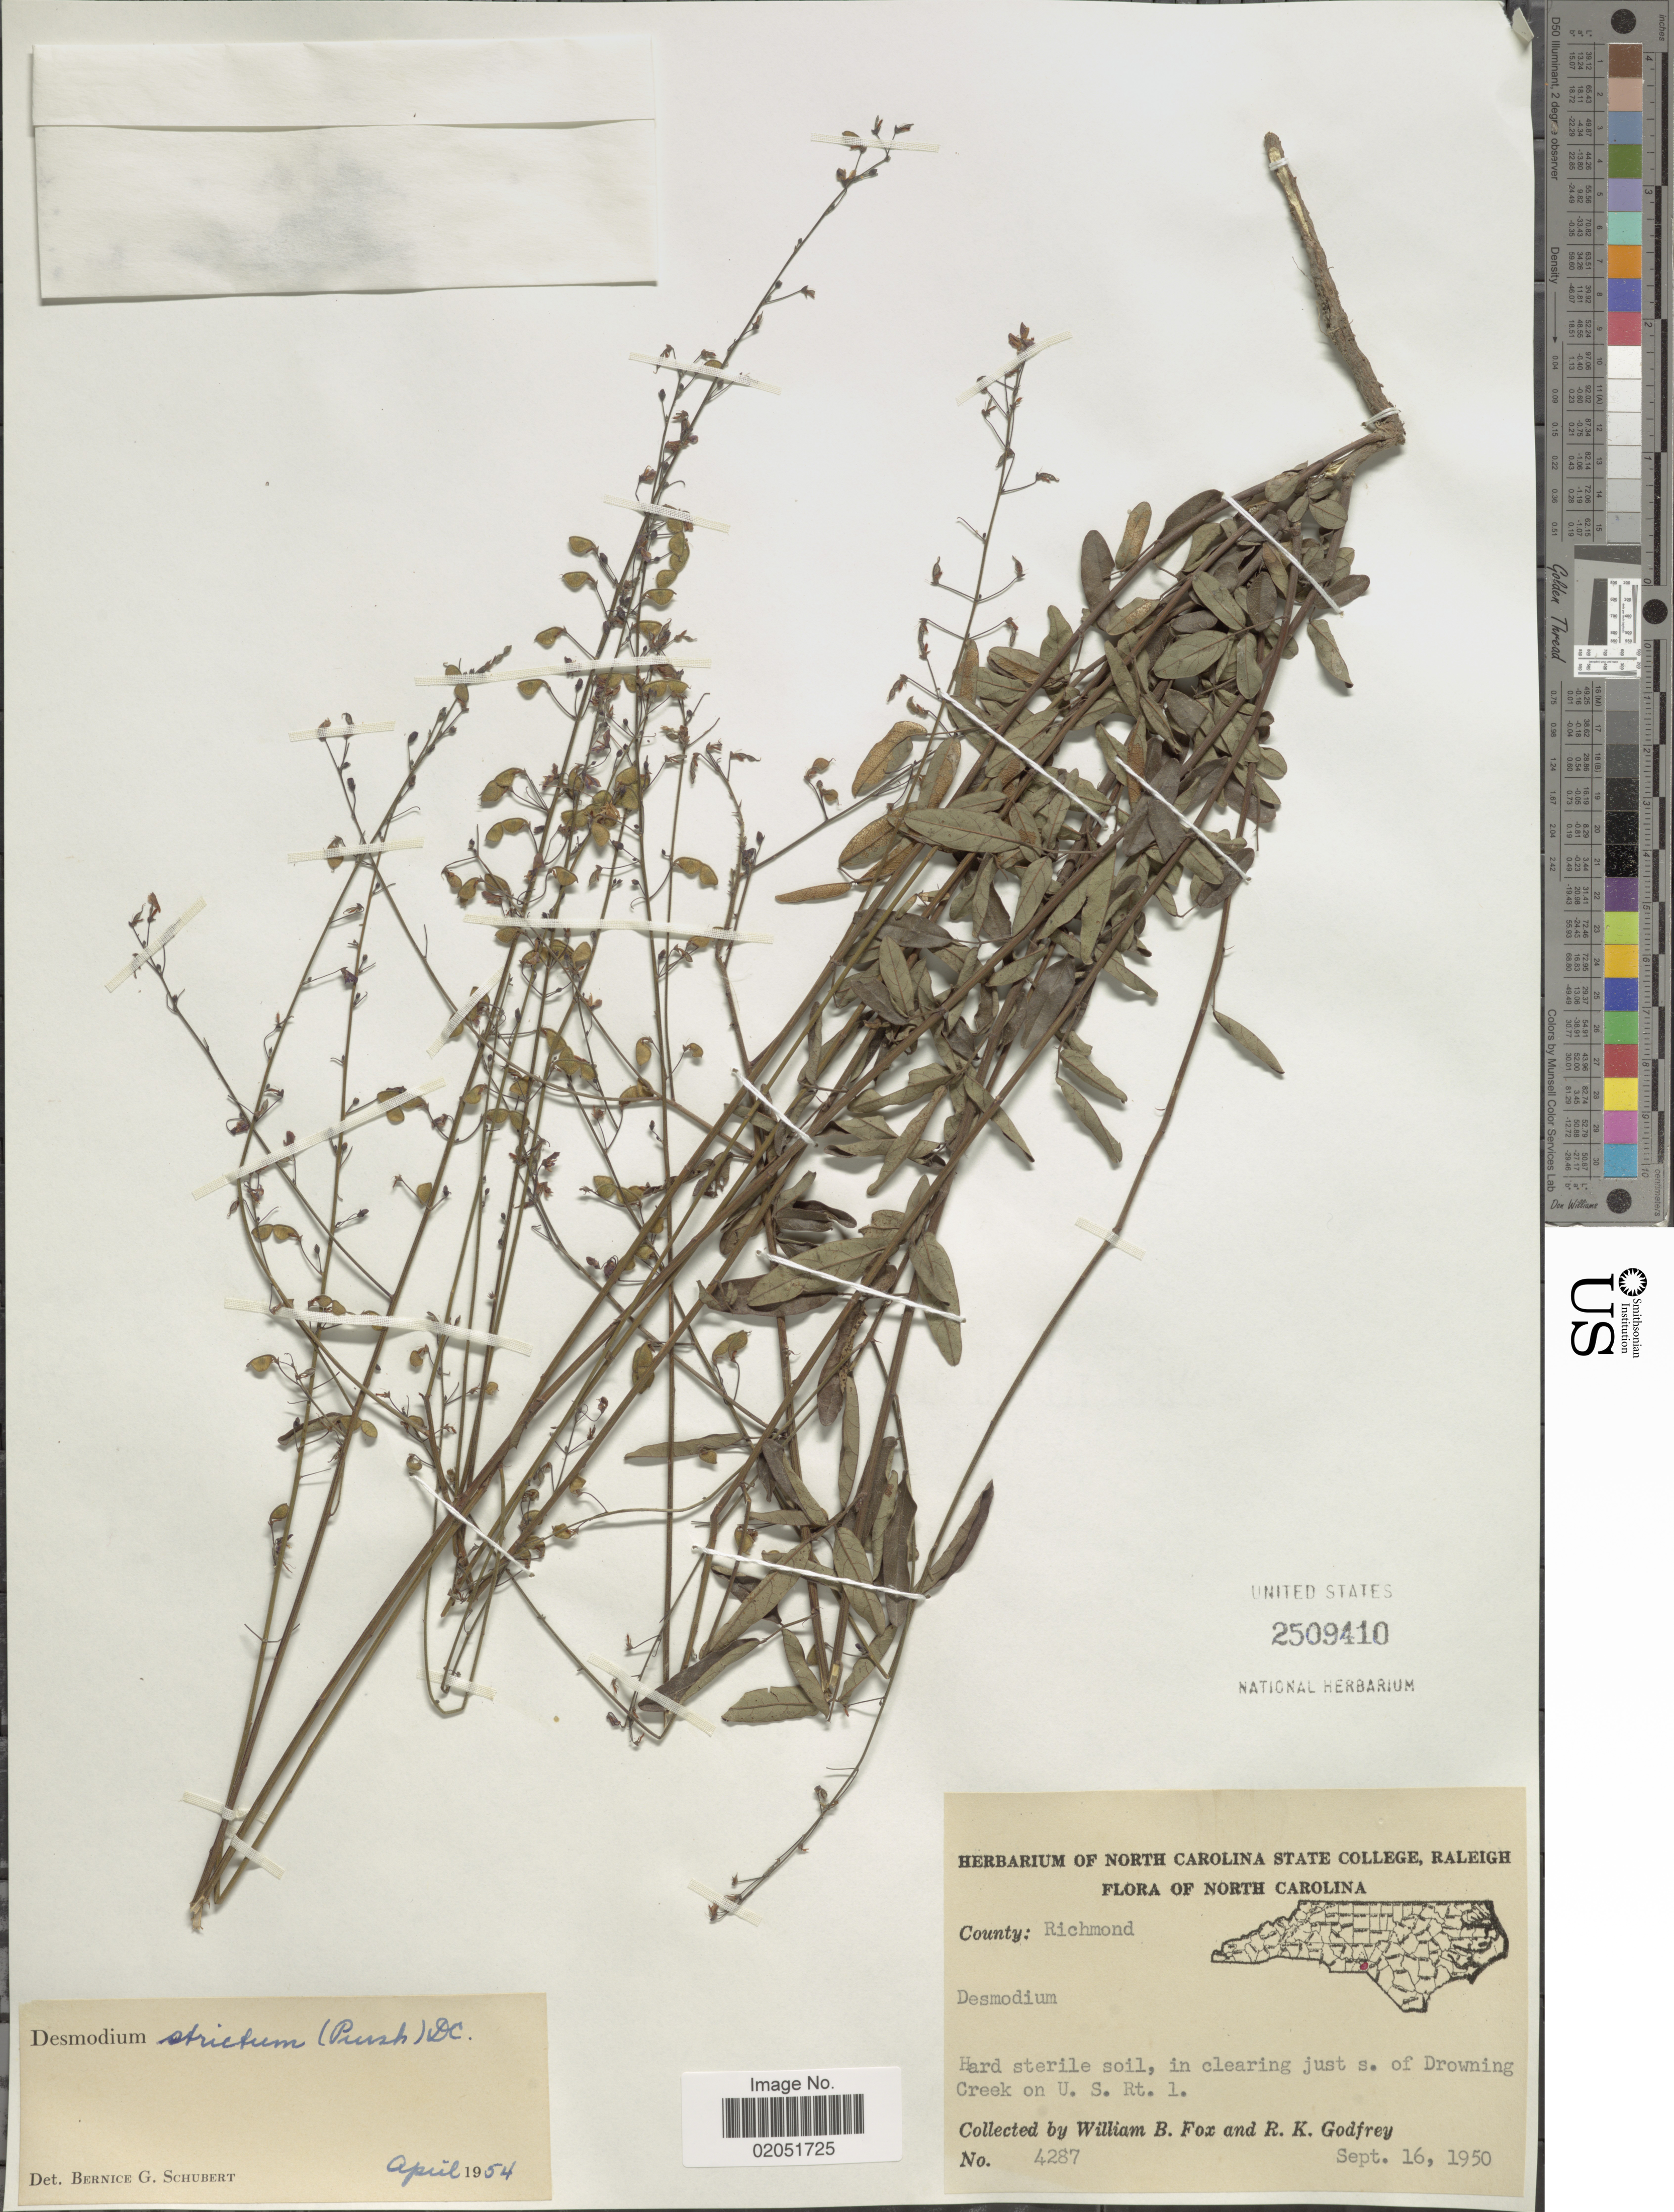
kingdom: Plantae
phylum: Tracheophyta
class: Magnoliopsida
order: Fabales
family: Fabaceae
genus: Desmodium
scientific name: Desmodium strictum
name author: (Pursh) DC.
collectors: W. B. Fox & R. K. Godfrey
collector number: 4287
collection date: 1950-09-16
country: United States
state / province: North Carolina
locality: County: Richmond, Hard sterile soil, in clearing just s. of Drowning Creek on U.S. Rt. 1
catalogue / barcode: US 2509410